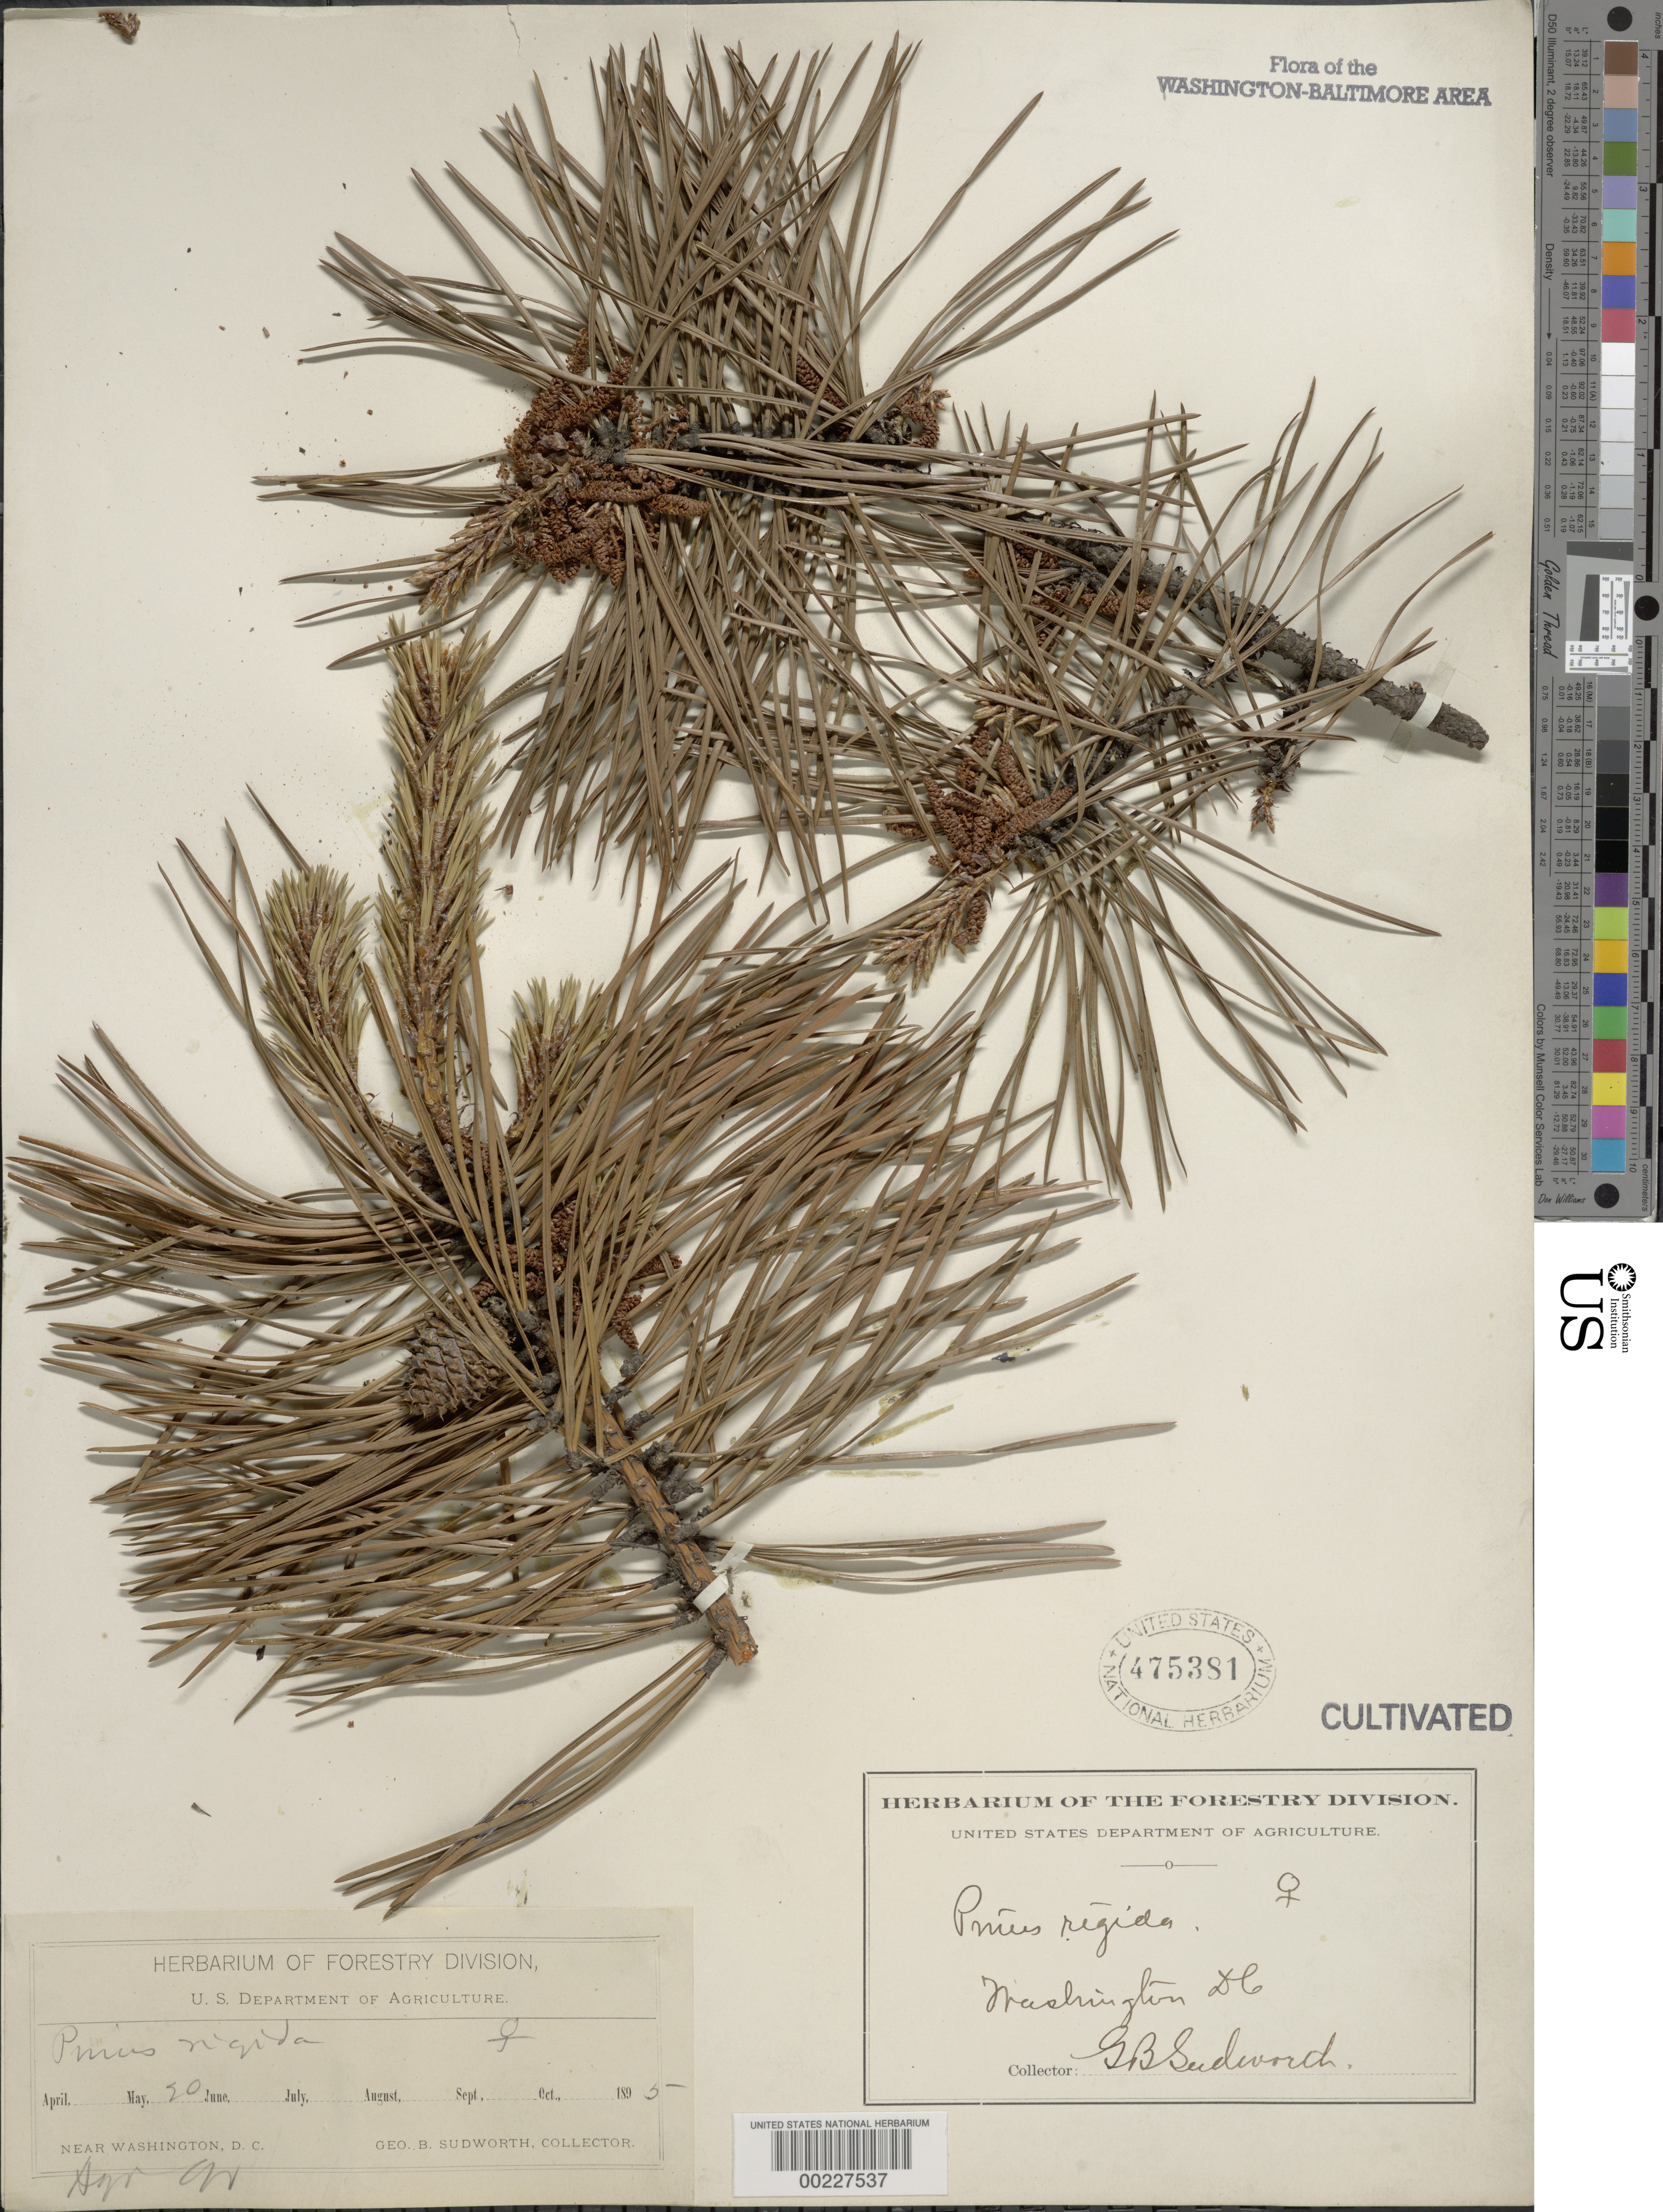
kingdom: Plantae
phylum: Tracheophyta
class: Pinopsida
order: Pinales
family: Pinaceae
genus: Pinus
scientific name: Pinus rigida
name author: Mill.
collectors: G. B. Sudworth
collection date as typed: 20 May 1895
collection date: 1895-05-20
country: United States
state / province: District of Columbia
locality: Agriculture grounds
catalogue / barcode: US 475381